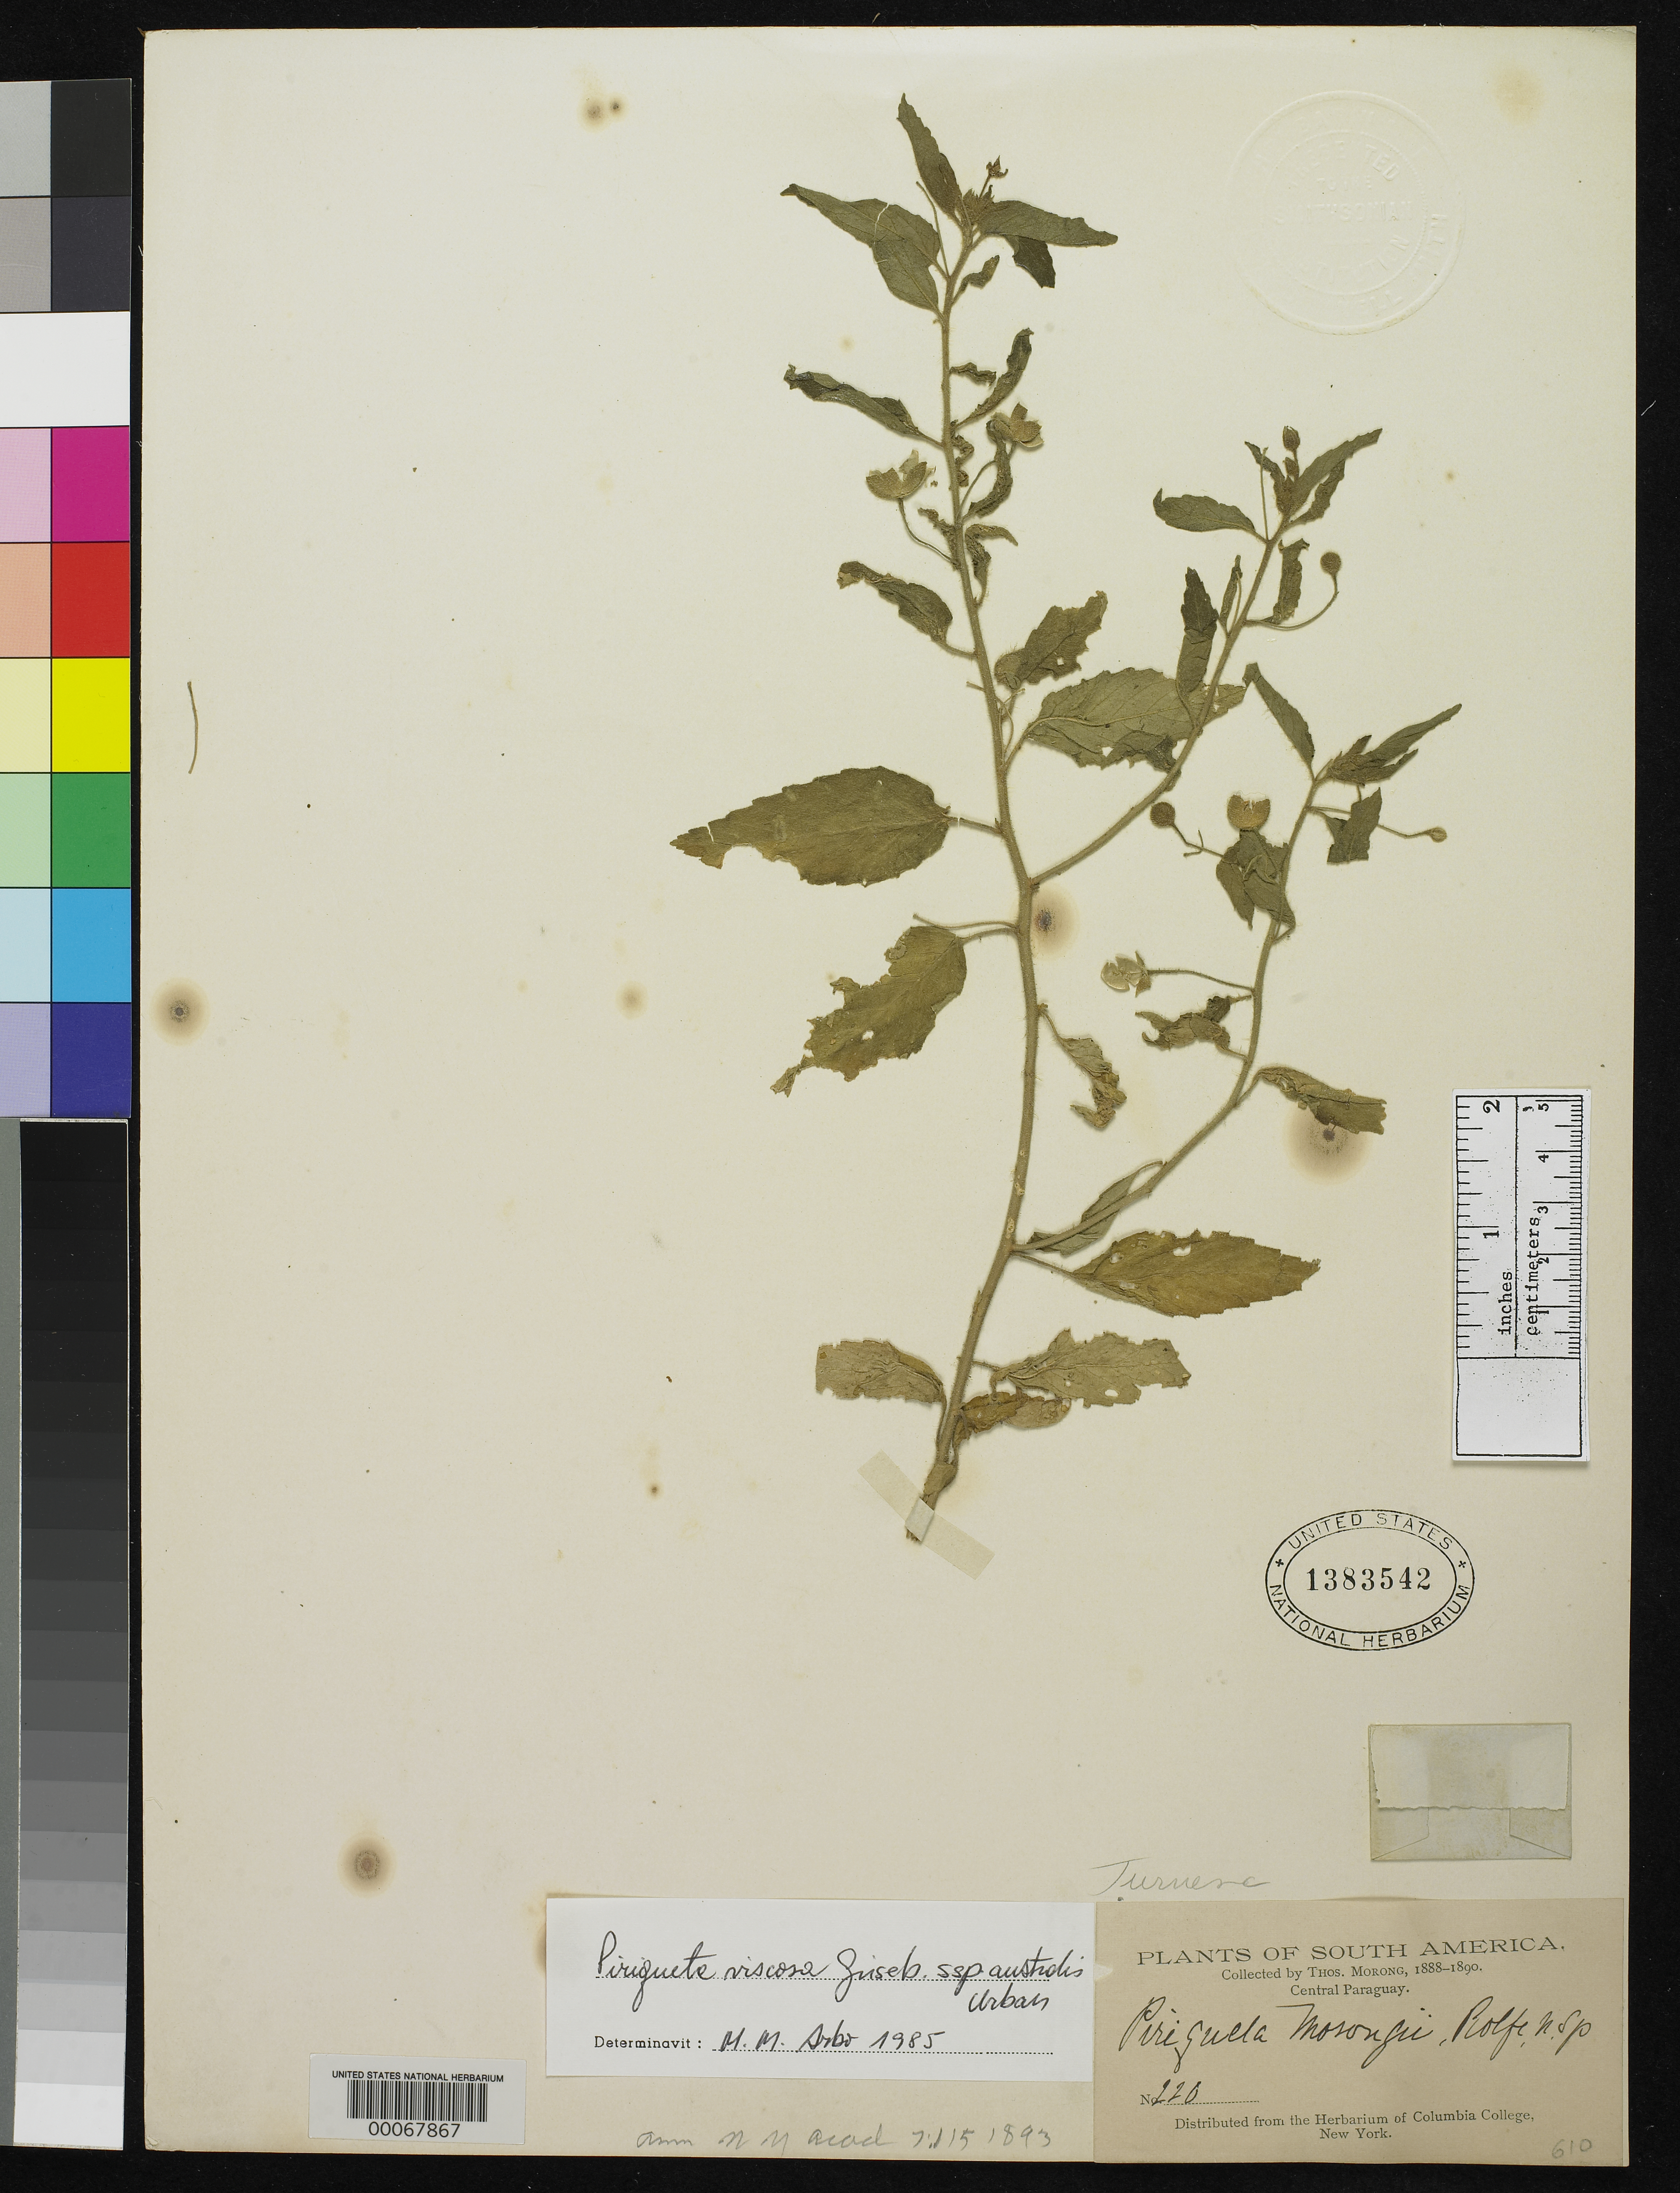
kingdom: Plantae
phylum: Tracheophyta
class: Magnoliopsida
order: Malpighiales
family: Turneraceae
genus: Piriqueta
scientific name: Piriqueta morongii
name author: Rolfe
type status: Isotype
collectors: T. Morong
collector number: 220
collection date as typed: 1888 to -- --- 1890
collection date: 1888/1890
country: Paraguay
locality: Central Paraguay.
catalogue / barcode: US 1383542